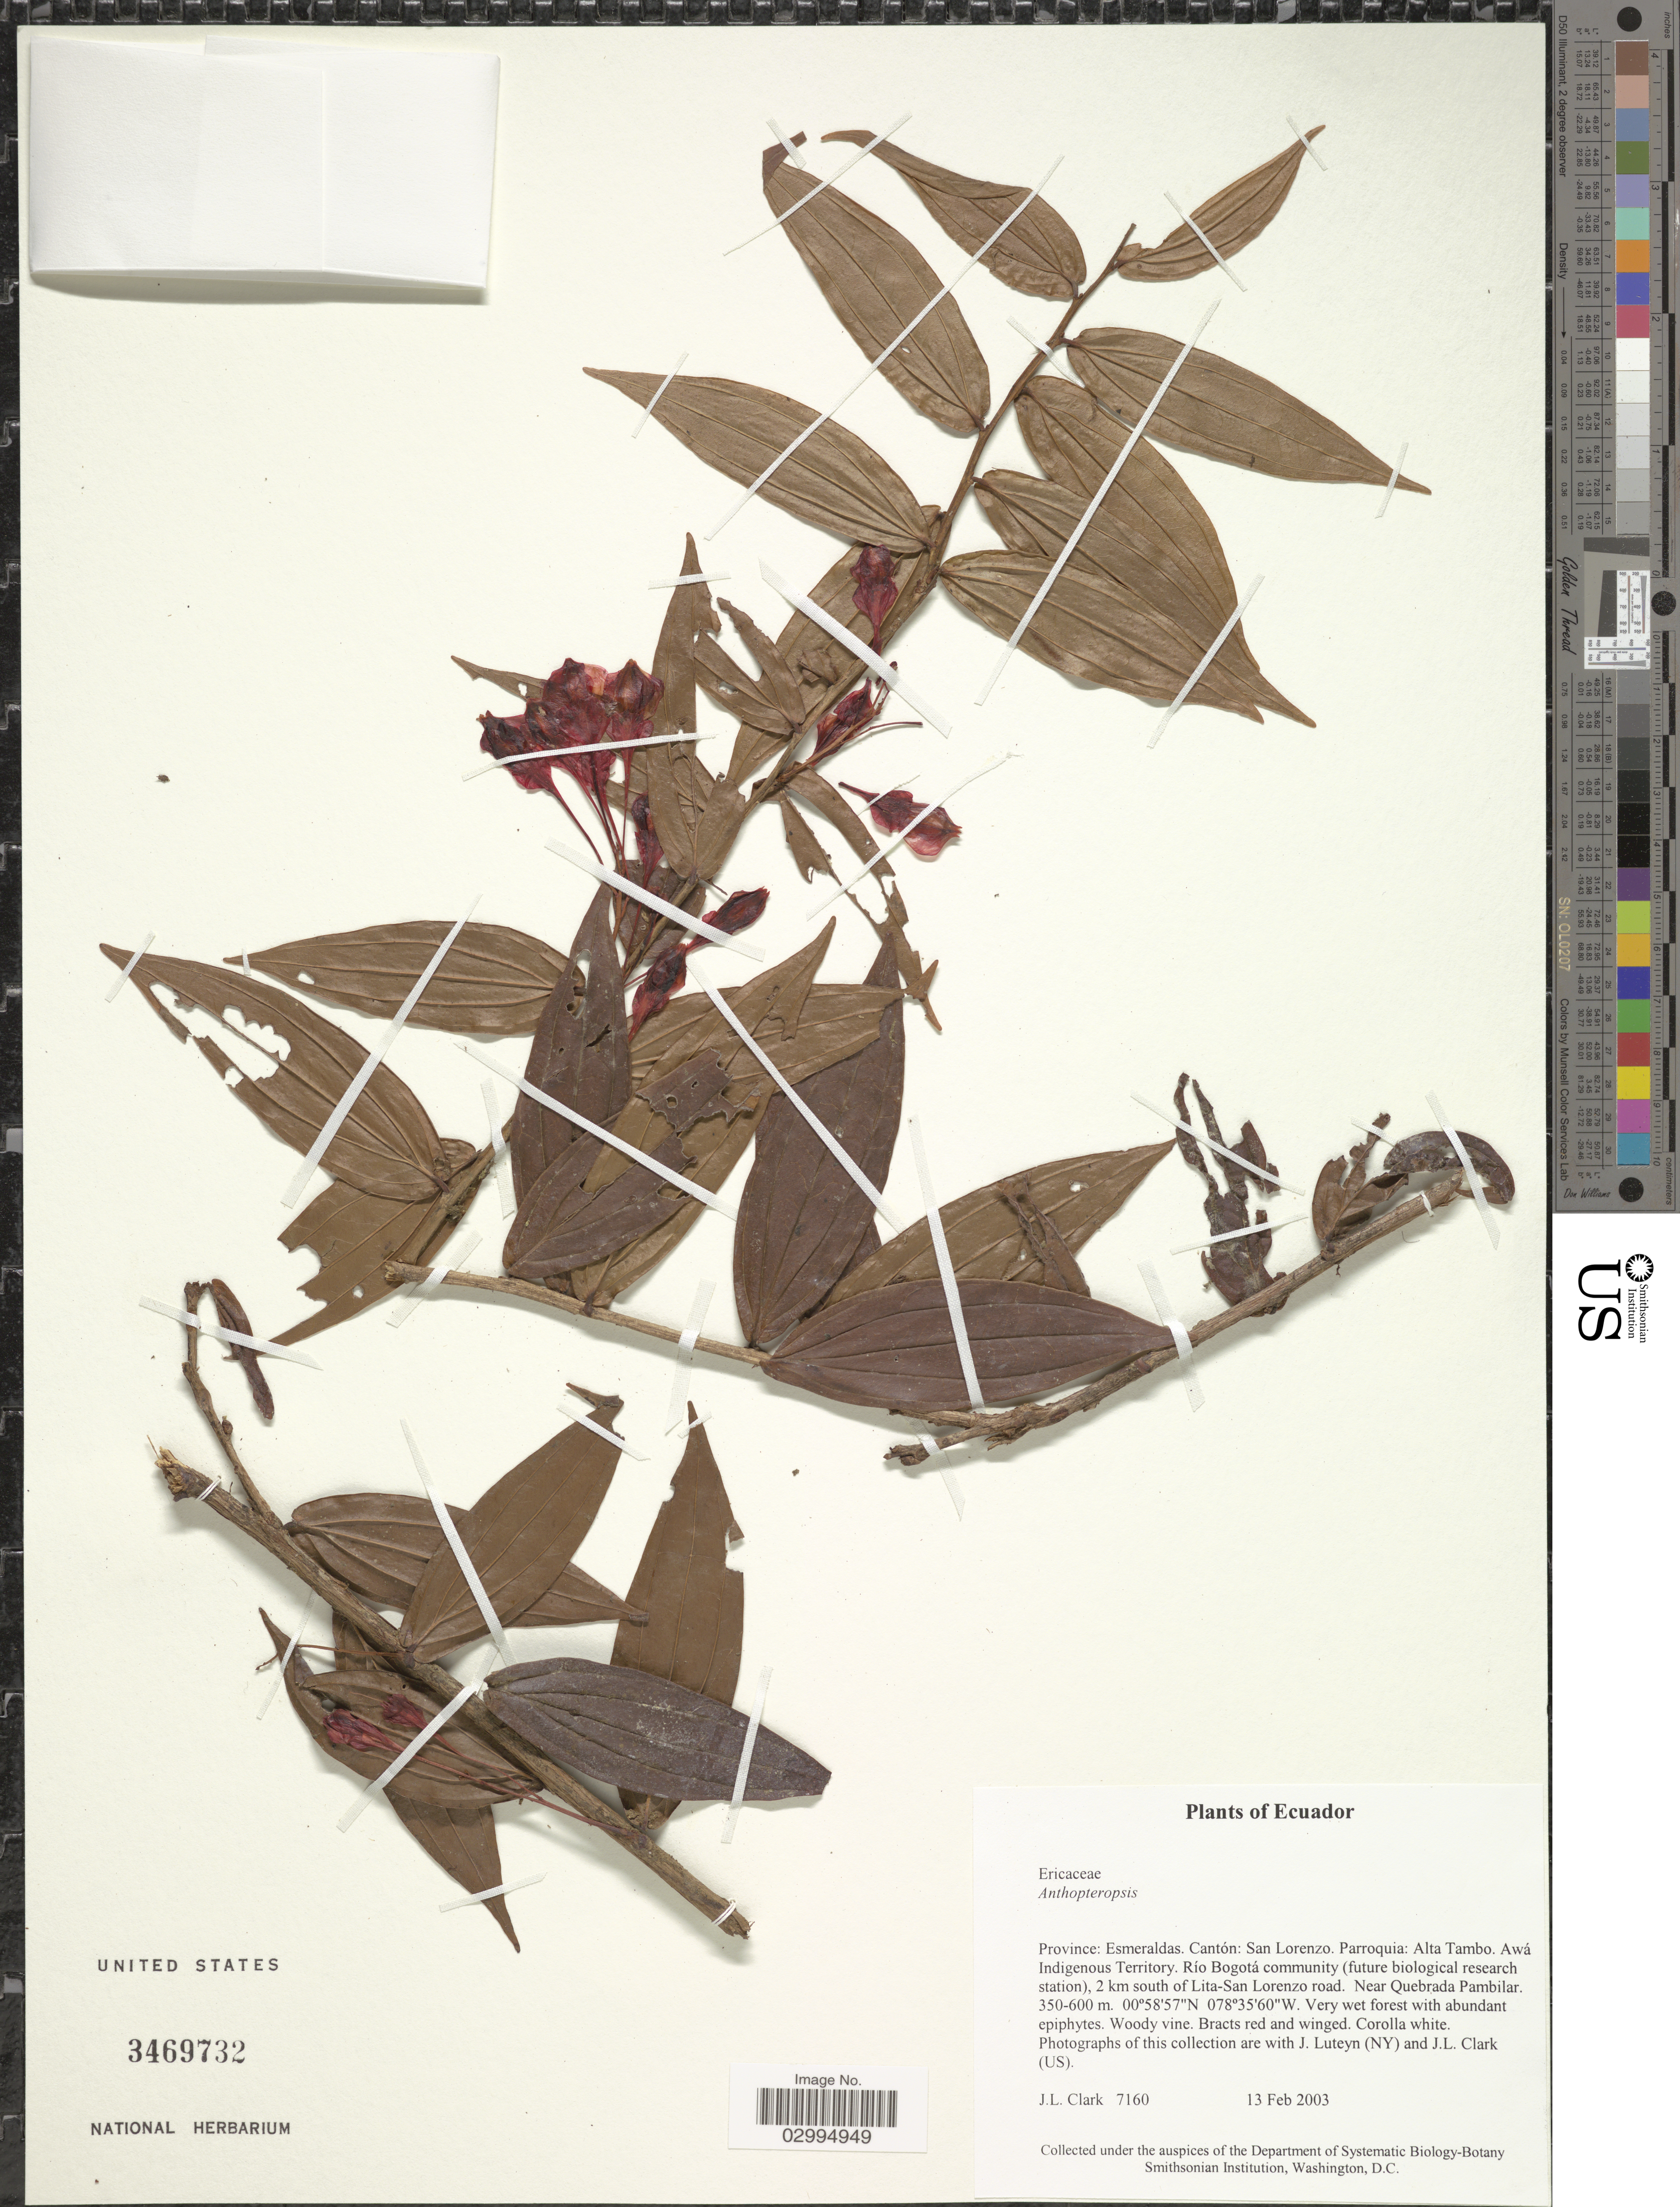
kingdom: Plantae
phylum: Tracheophyta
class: Magnoliopsida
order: Ericales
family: Ericaceae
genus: Anthopteropsis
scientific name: Anthopteropsis sp.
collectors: J. L. Clark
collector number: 7160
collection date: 2003-02-13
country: Ecuador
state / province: Esmeraldas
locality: Cantón: San Lorenzo. Parroquia: Alto Tambo. Awá Indigenous Territory. Río Bogotá community (future biological research station), 2 km south of Lita-San Lorenzo road. Near Quebrada Pambilar.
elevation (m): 350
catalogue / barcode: US 3469732